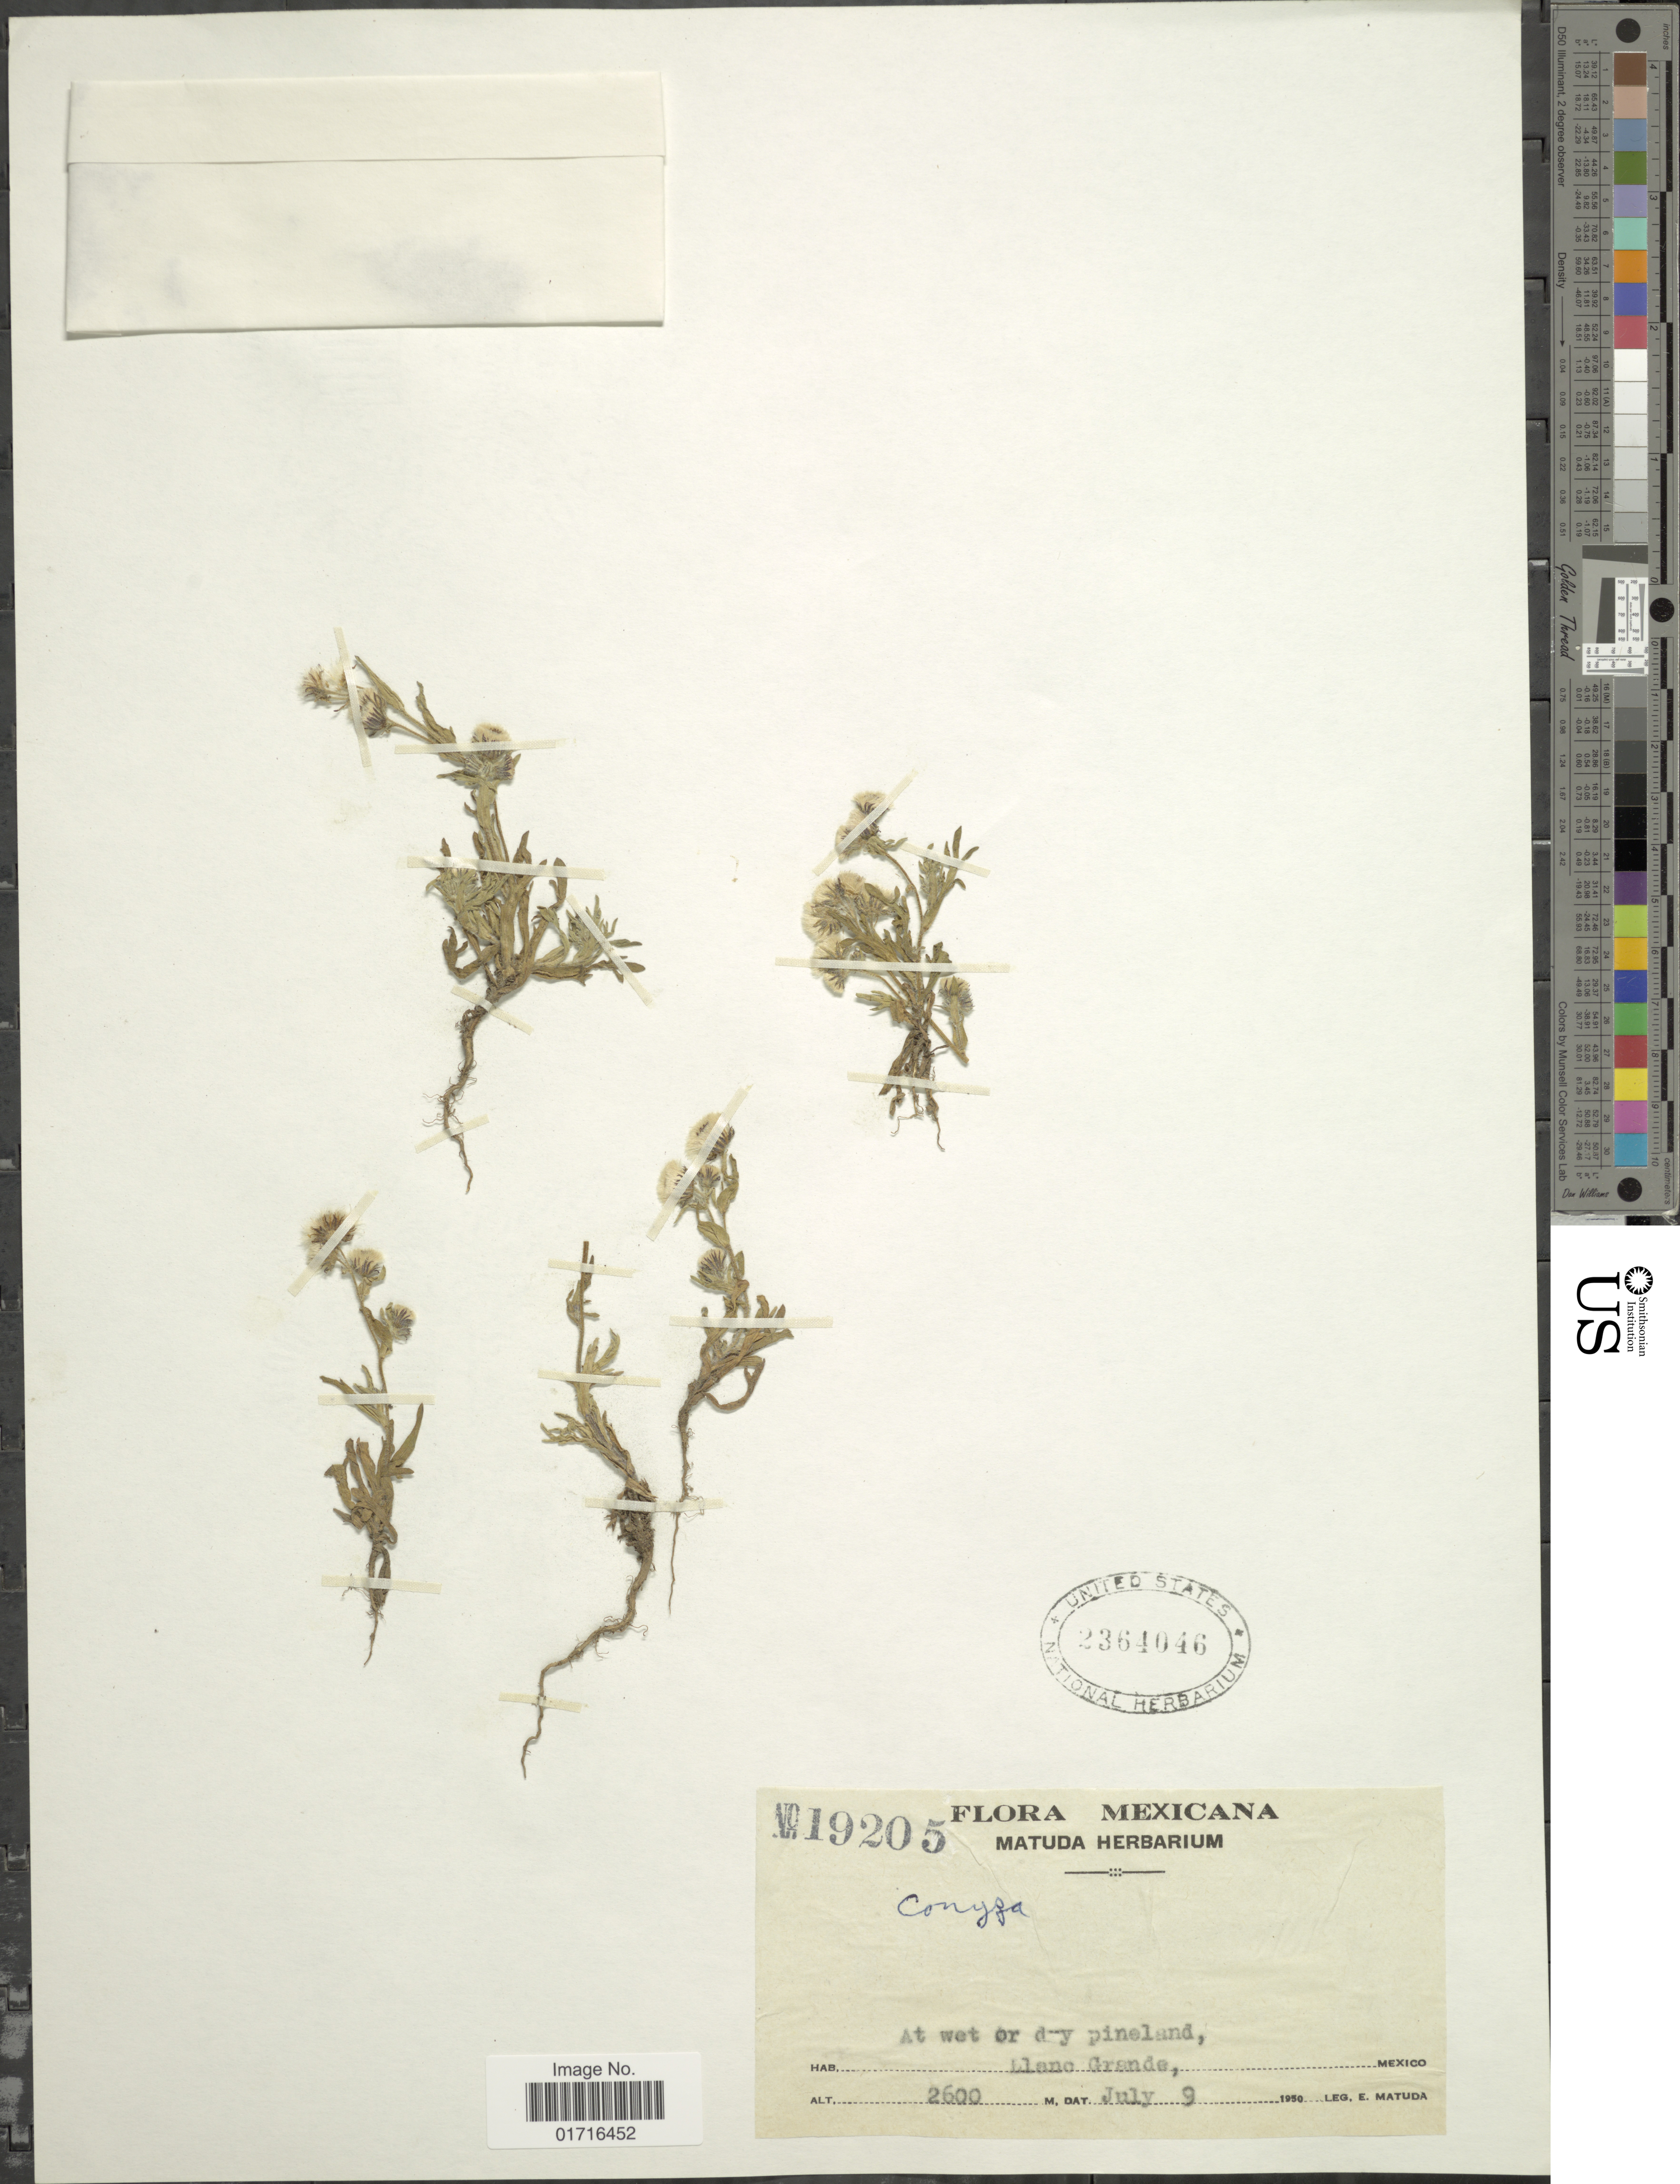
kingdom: Plantae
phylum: Tracheophyta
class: Magnoliopsida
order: Asterales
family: Asteraceae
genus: Conyza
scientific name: Conyza coronopifolia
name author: Kunth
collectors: E. Matuda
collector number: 19205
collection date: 1950-07-09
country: Mexico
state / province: México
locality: Llano Grande; Valle de Mexico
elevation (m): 2600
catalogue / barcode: US 2364046